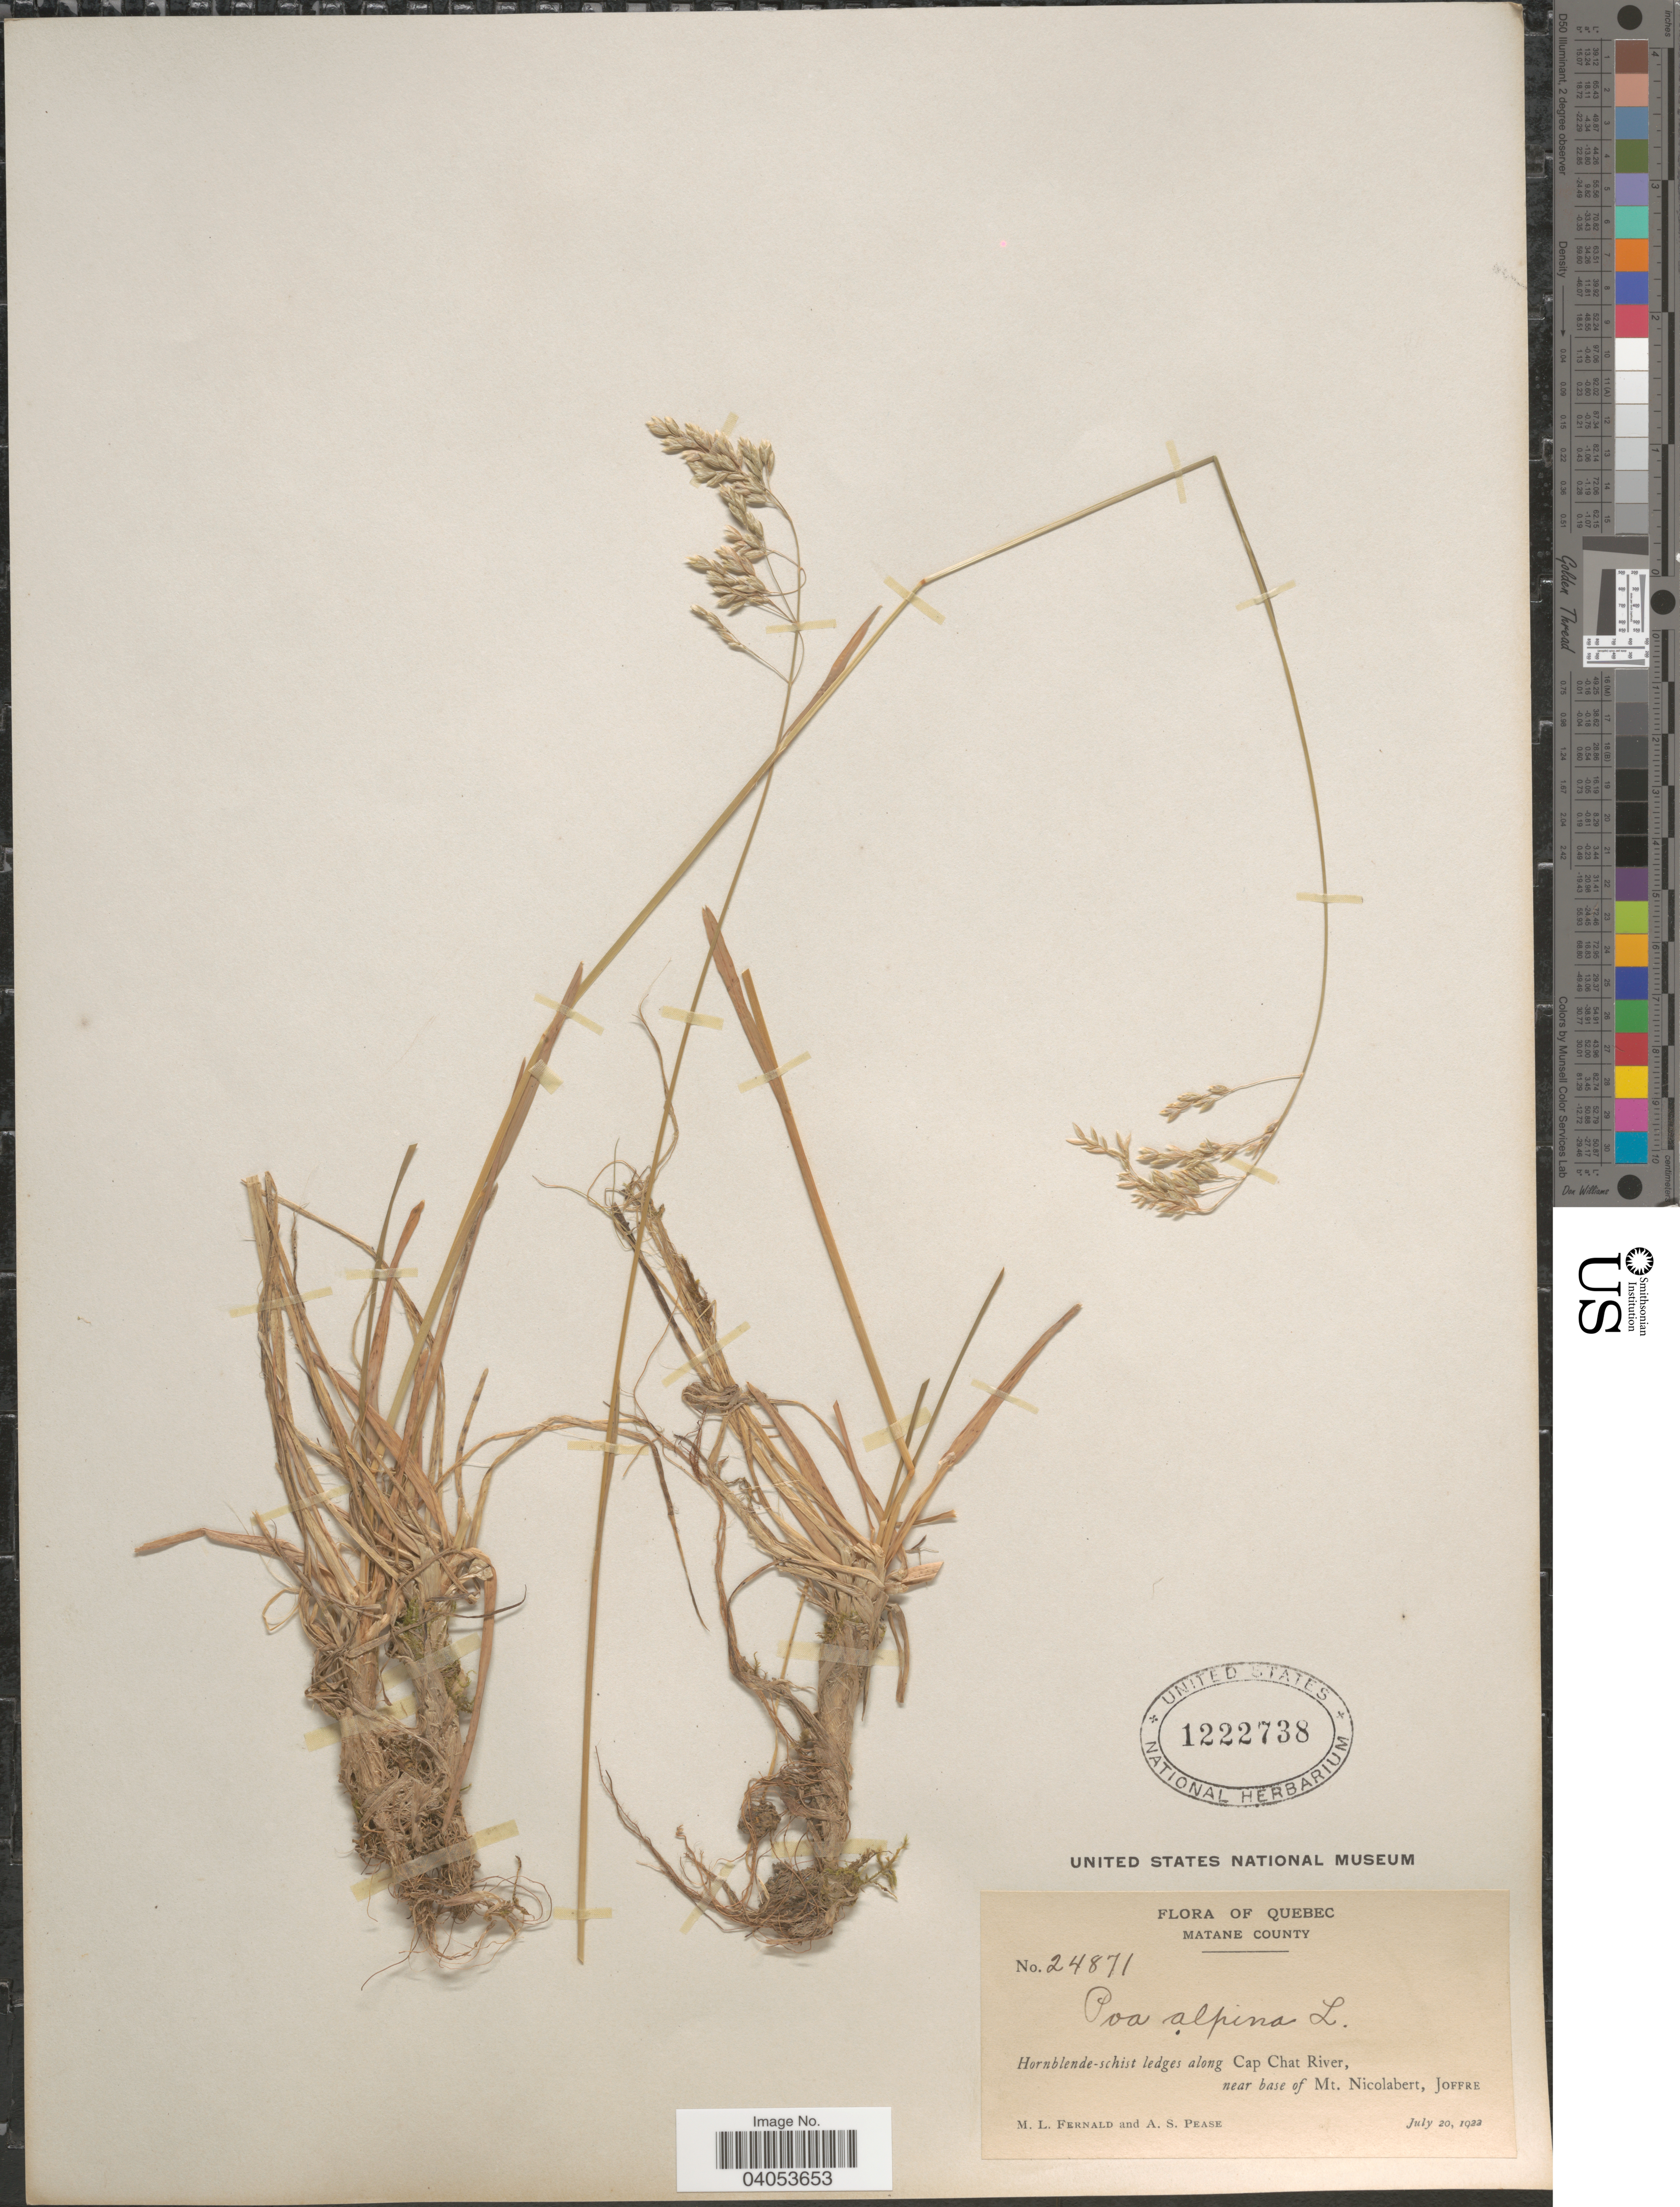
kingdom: Plantae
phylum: Tracheophyta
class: Liliopsida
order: Poales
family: Poaceae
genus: Poa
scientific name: Poa alpina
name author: L.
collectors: M. L. Fernald & A. S. Pease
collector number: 24871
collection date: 1922-07-20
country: Canada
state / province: Quebec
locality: Matane County. Hornblende-schist ledges along Cap Chat River, near base of Mt. Nicolabert, Joffre.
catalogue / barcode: US 1222738